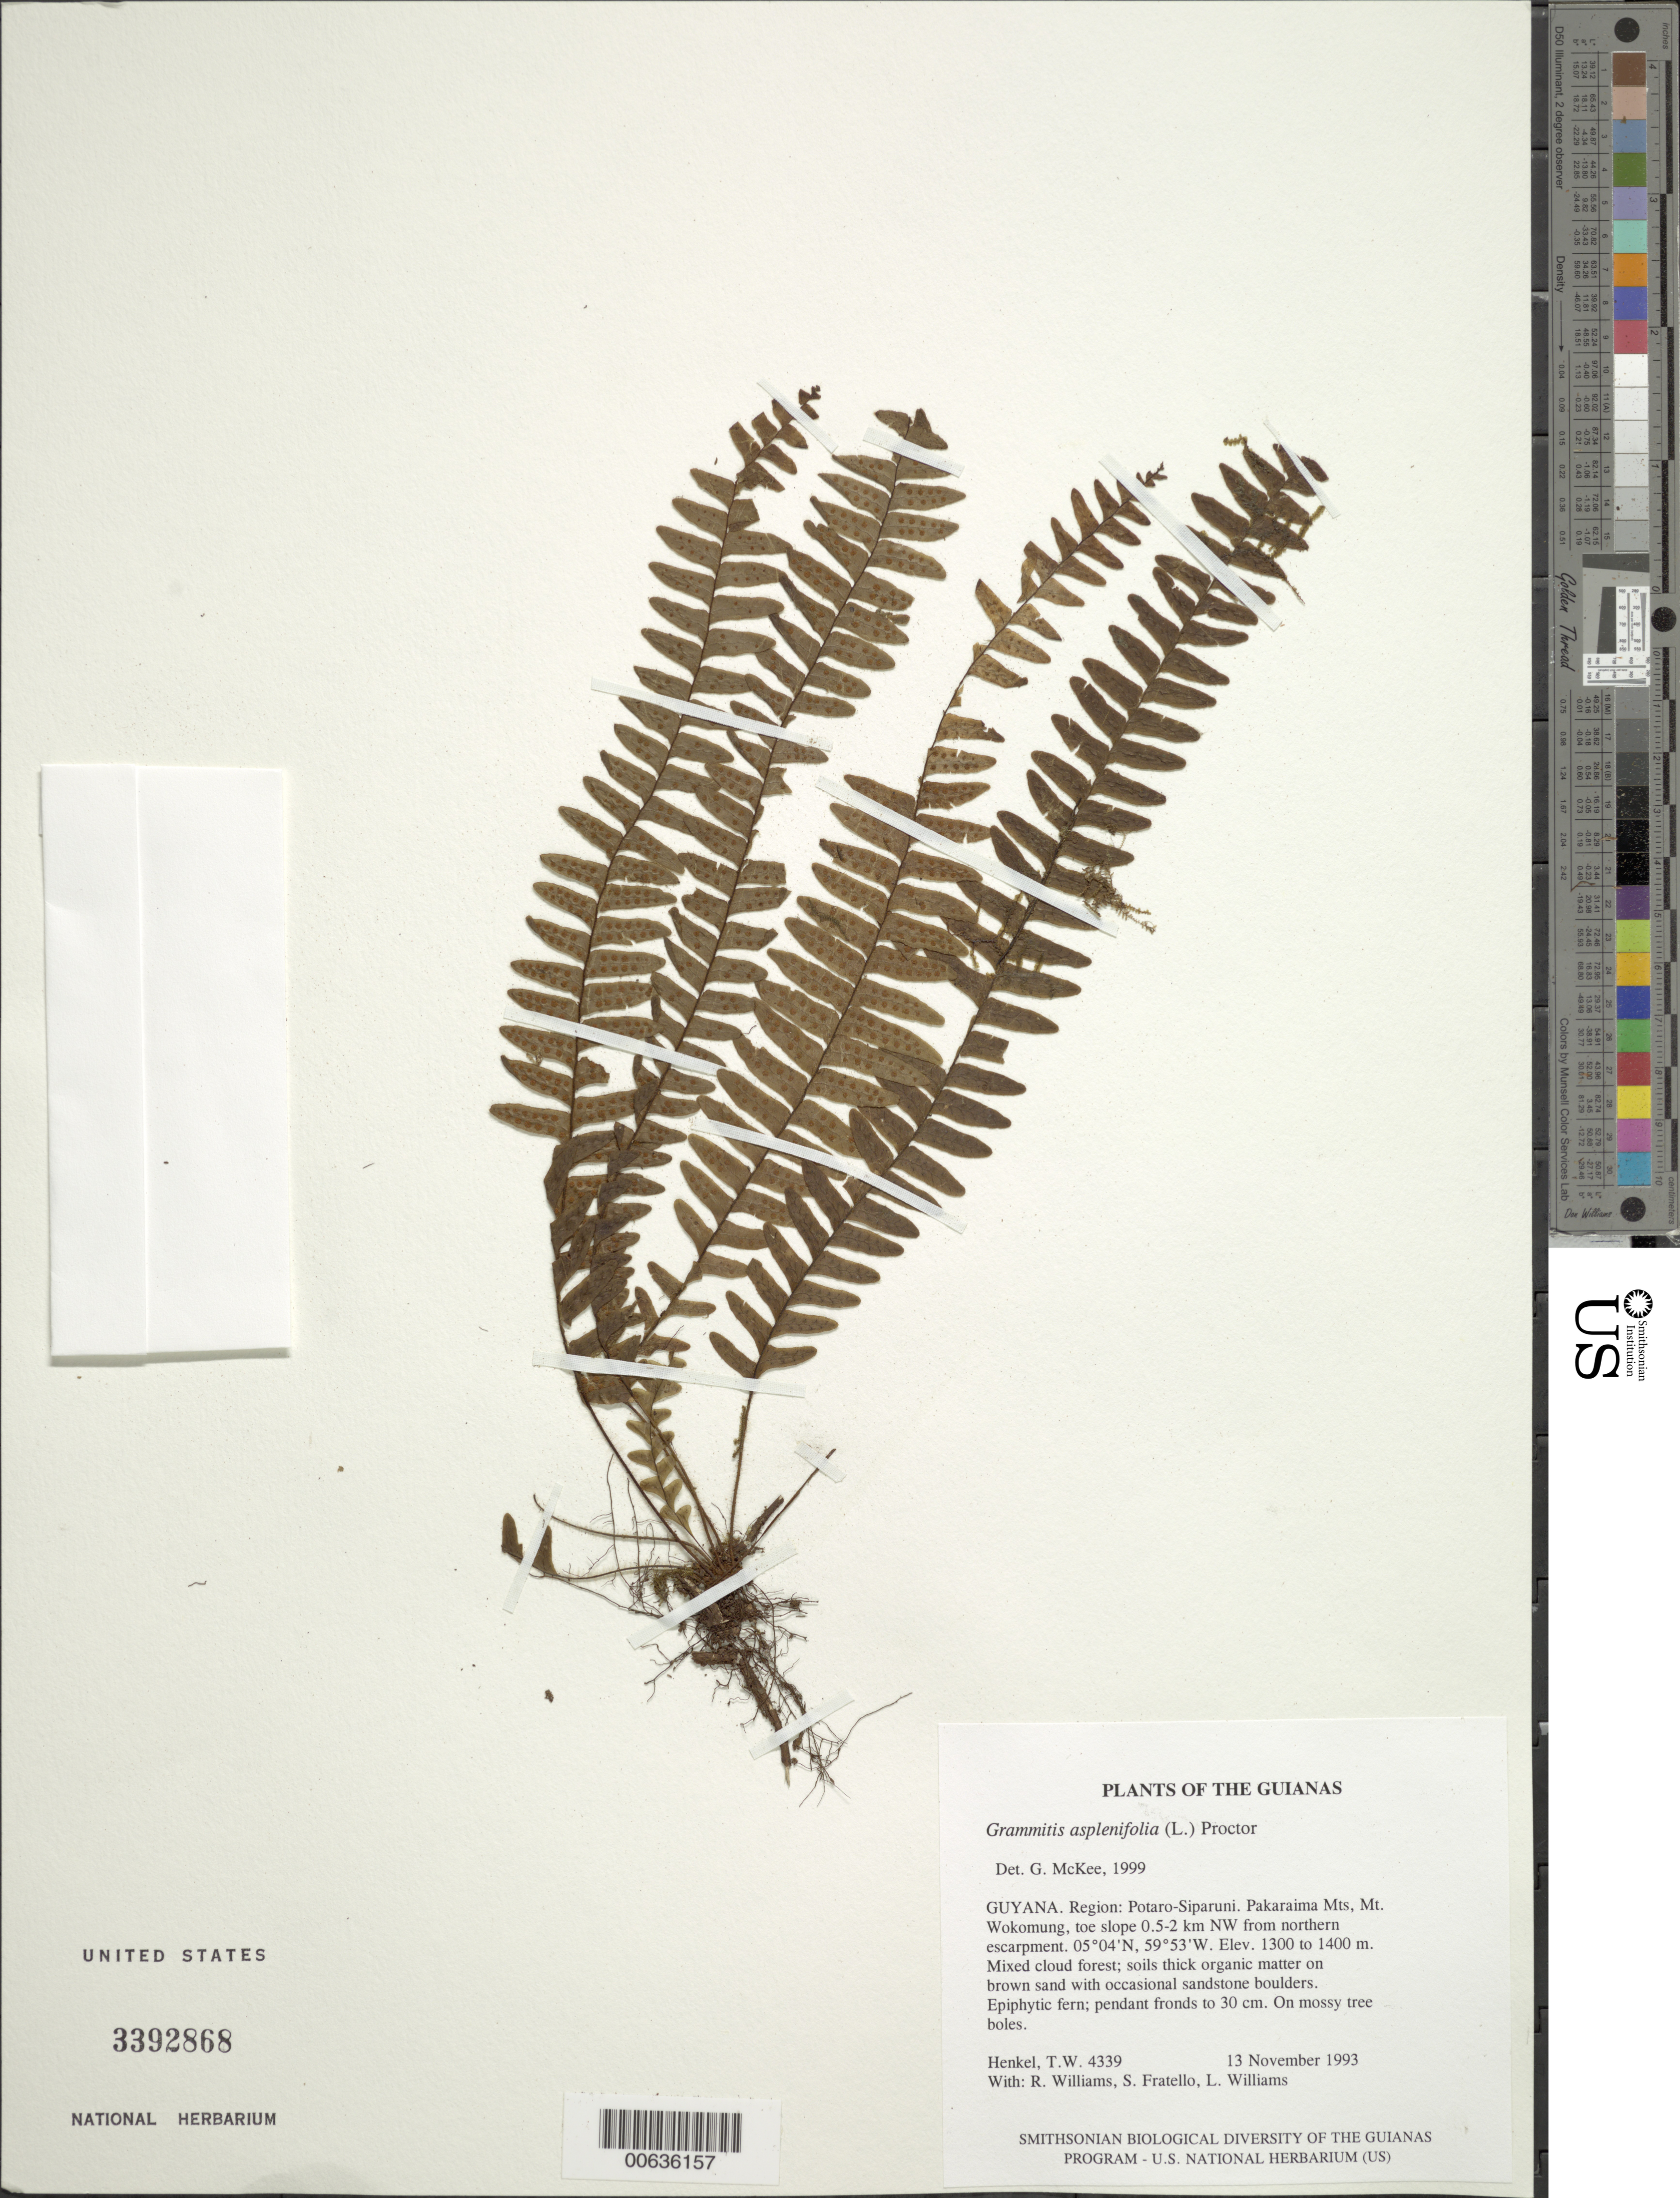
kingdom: Plantae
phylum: Tracheophyta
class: Polypodiopsida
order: Polypodiales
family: Polypodiaceae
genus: Terpsichore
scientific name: Terpsichore asplenifolia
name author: (L.) A.R. Sm.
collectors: T. Henkel, R. Williams, S. Fratello & L. Williams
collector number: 4339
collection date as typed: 13 November 1993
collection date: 1993-11-13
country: Guyana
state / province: Potaro-Siparuni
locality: Pakaraima Mts, Mt. Wokomung, toe slope 0.5-2 km NW from northern escarpment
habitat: Mixed cloud forest; soils thick organic matter on brown sand with occasional sandstone boulders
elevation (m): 1300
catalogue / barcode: US 3392868